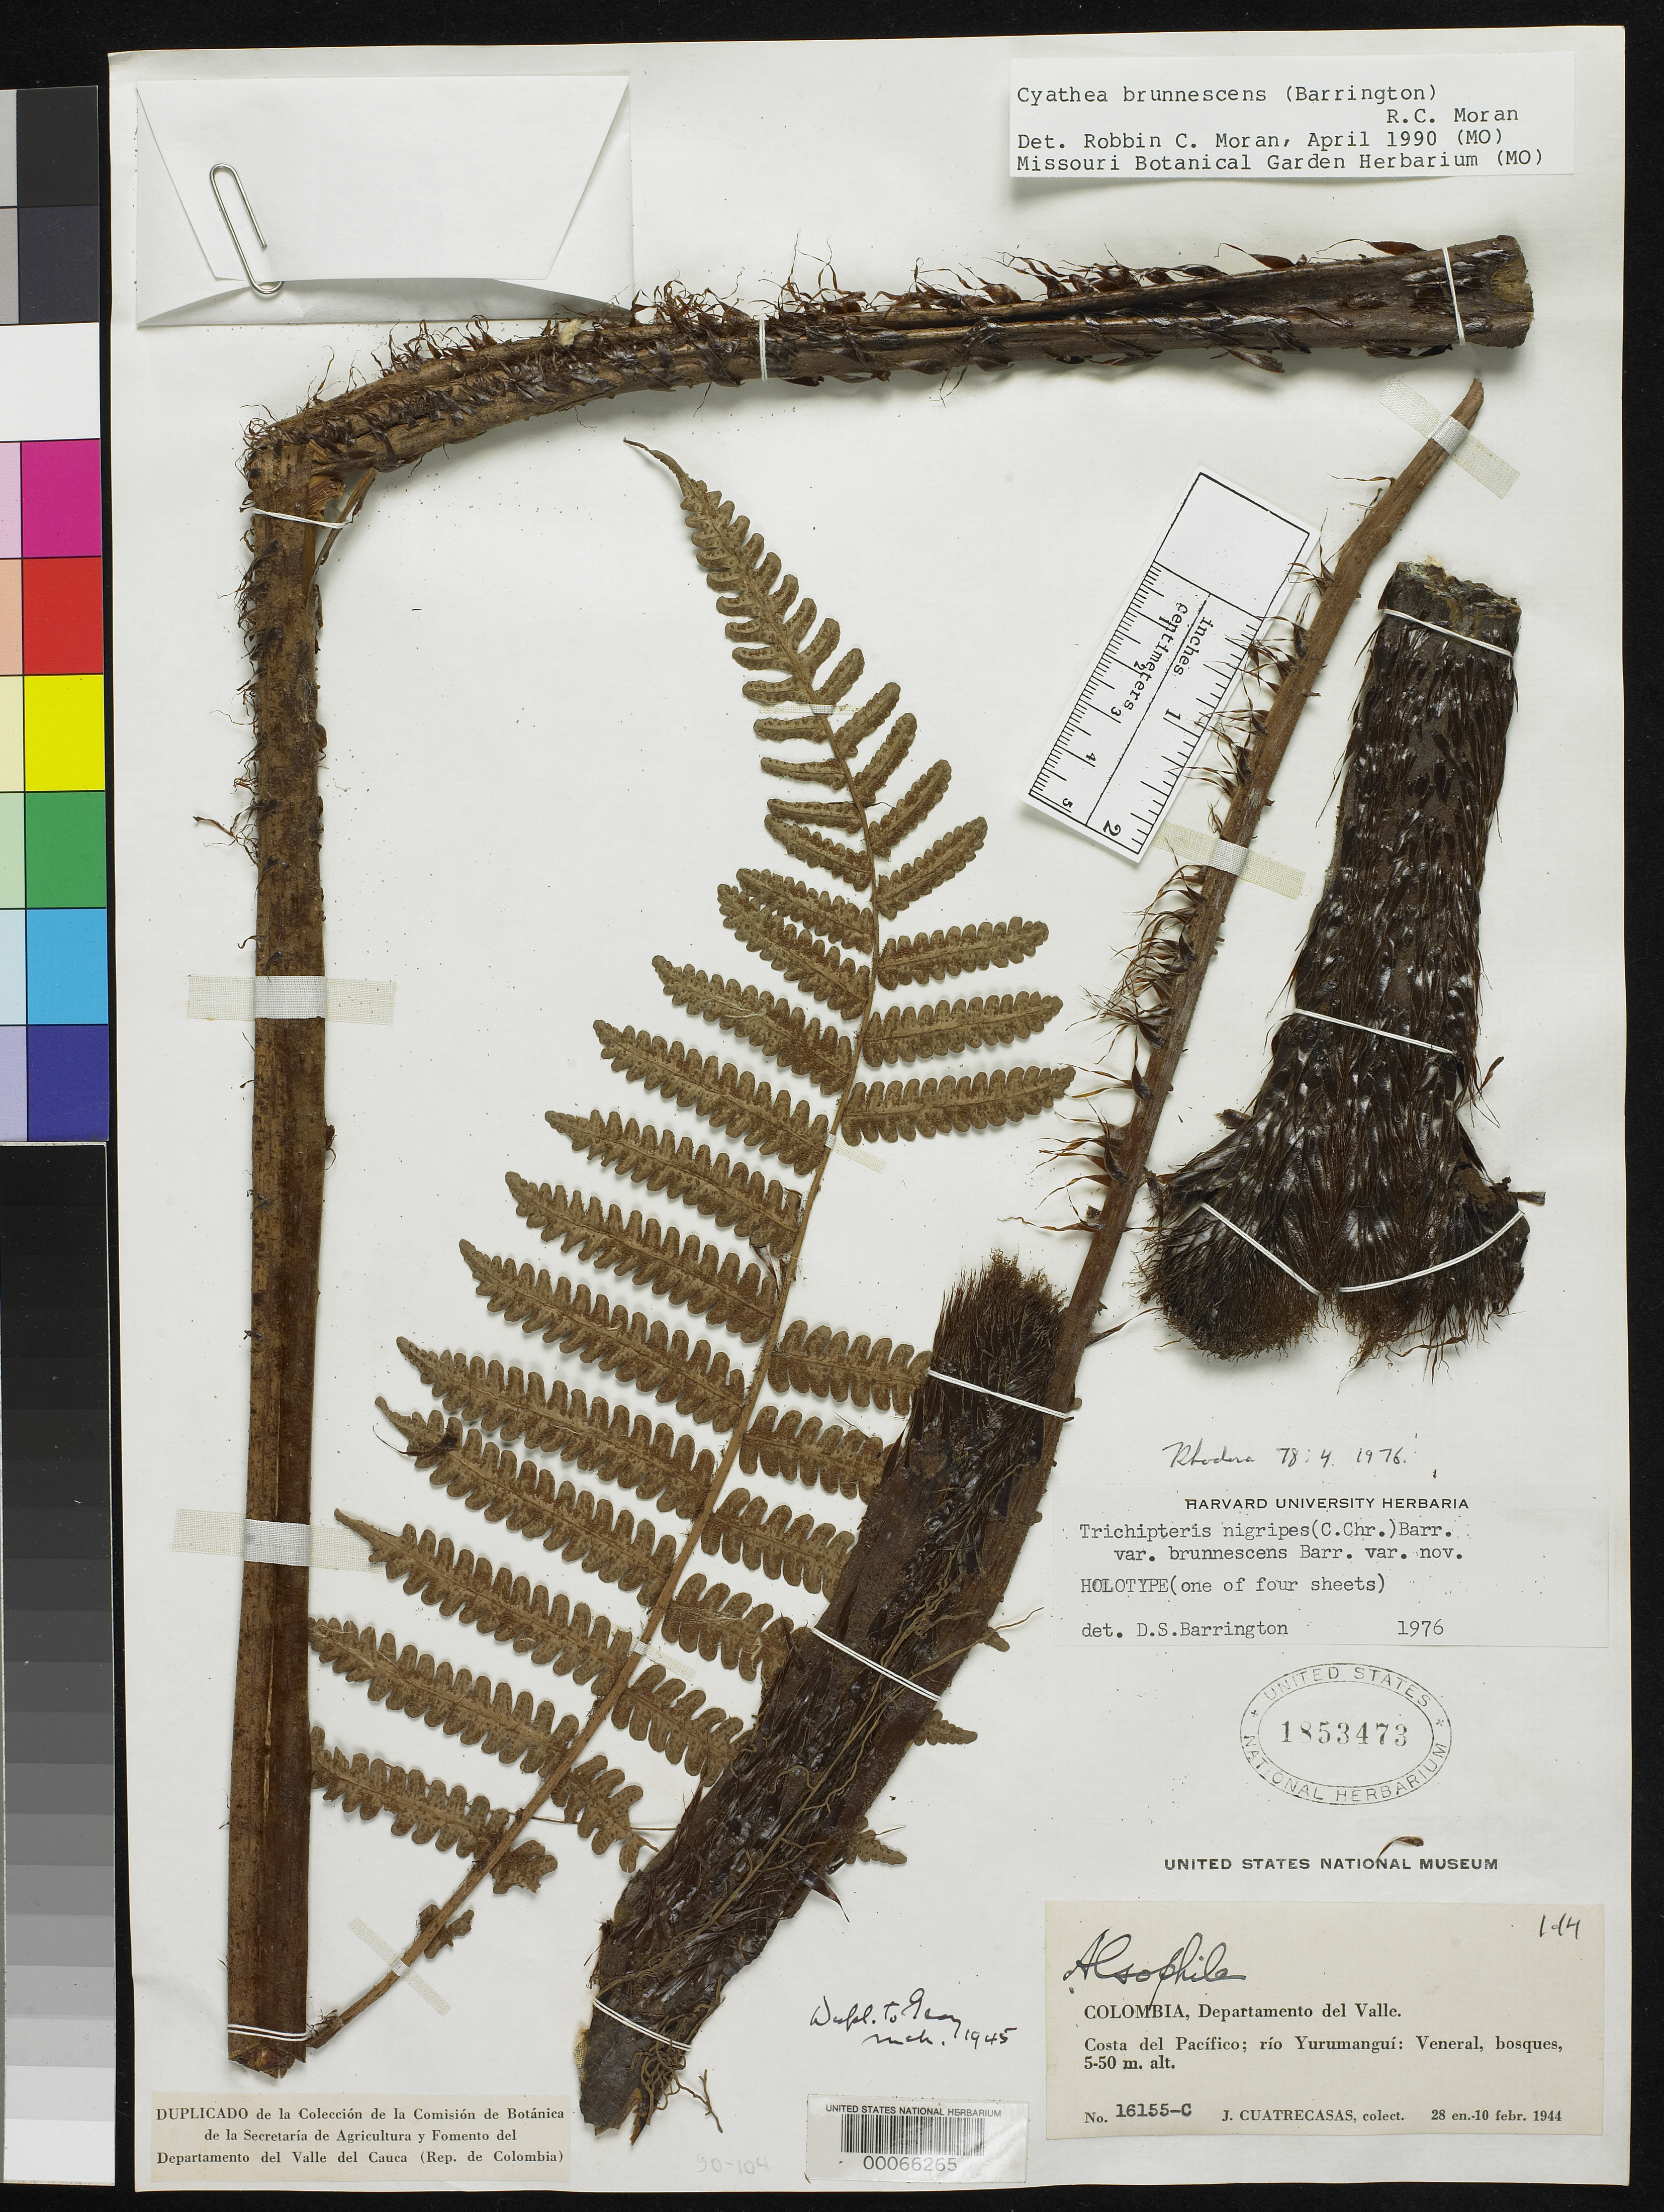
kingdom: Plantae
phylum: Tracheophyta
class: Polypodiopsida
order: Cyatheales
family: Cyatheaceae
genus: Trichipteris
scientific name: Trichipteris nigripes var. brunnescens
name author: Barrington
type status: Holotype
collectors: J. Cuatrecasas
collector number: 16155-c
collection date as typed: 28 Jan 1944 to 10 Feb 1944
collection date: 1944-01-28/1944-02-10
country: Colombia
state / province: Valle del Cauca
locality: Costa del Pacifico, Rio Yurumangui.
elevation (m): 5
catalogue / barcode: US 1853473